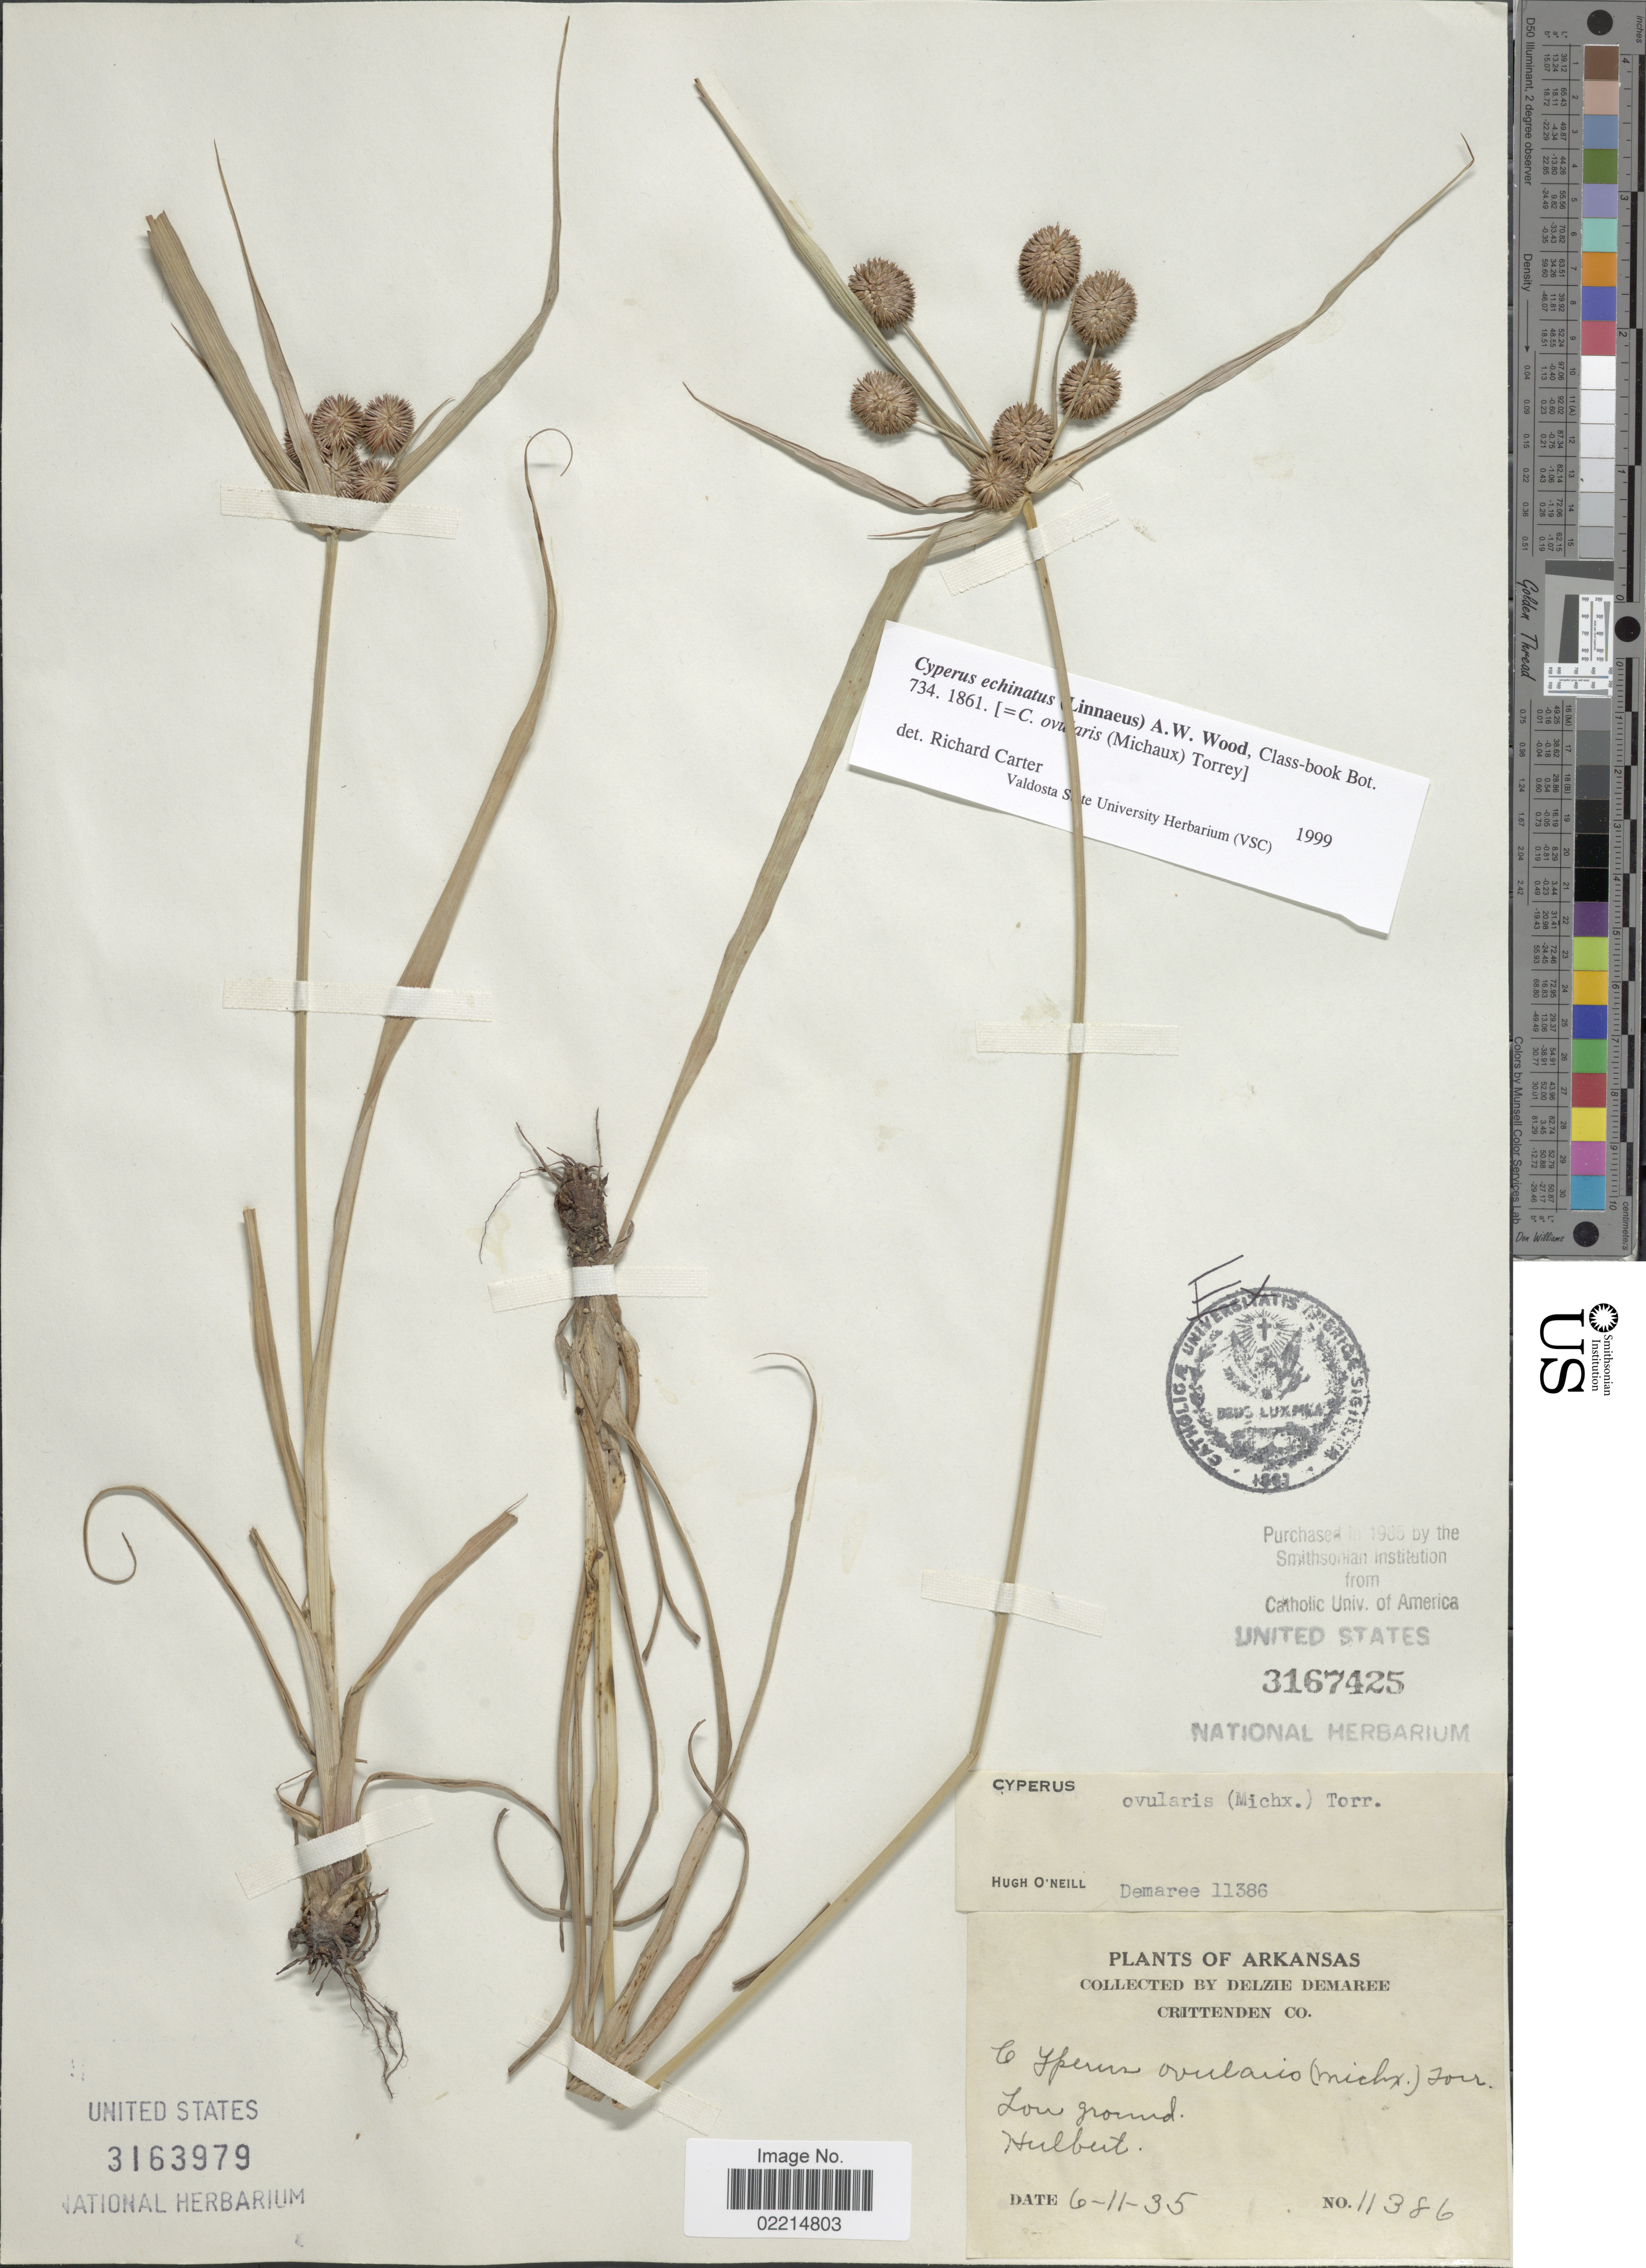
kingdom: Plantae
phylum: Tracheophyta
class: Liliopsida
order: Poales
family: Cyperaceae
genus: Cyperus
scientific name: Cyperus echinatus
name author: (L.) Alph. Wood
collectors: D. Demaree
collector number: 11386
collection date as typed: Transcribed d/m/y: 11/6/35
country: United States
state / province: Arkansas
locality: Crittenden Co., low ground, Hulbert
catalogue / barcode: US 3167425